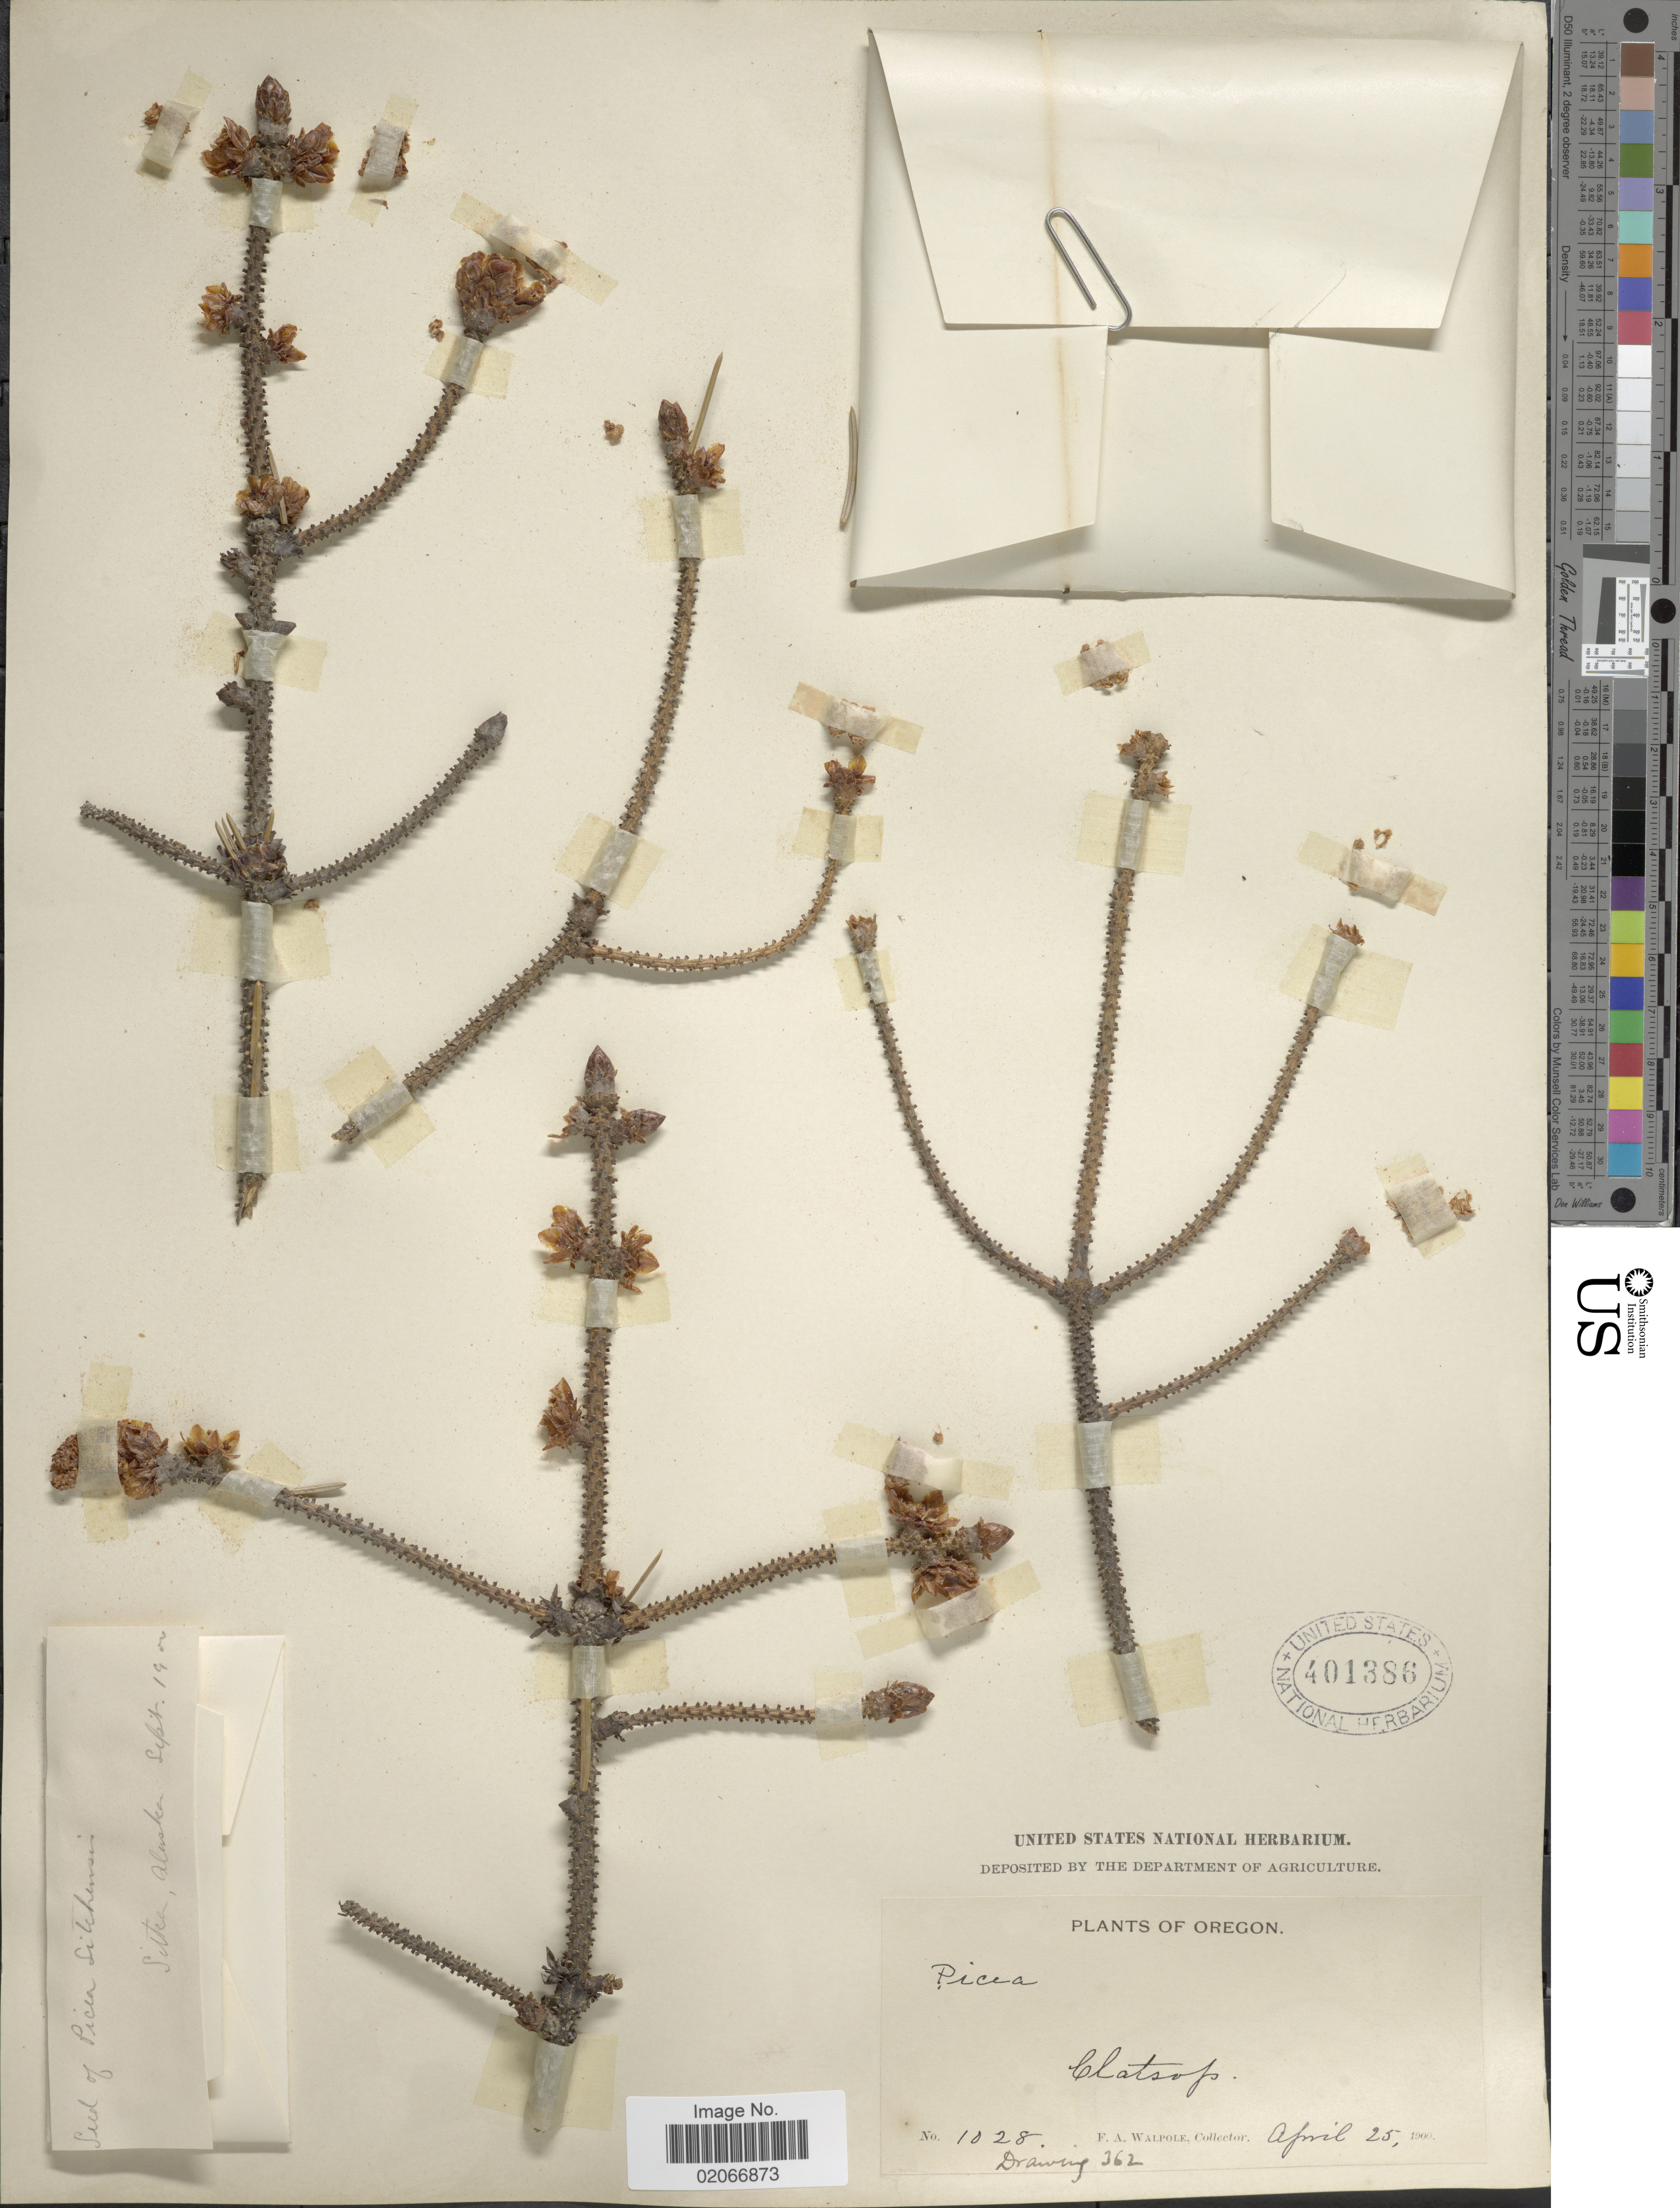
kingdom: Plantae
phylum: Tracheophyta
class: Pinopsida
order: Pinales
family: Pinaceae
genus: Picea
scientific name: Picea sitchensis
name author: (Bong.) Carrière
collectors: F. Walpole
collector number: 1028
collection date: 1900-04-25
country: United States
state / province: Oregon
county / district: Clatsop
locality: Clatsop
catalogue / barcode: US 401386